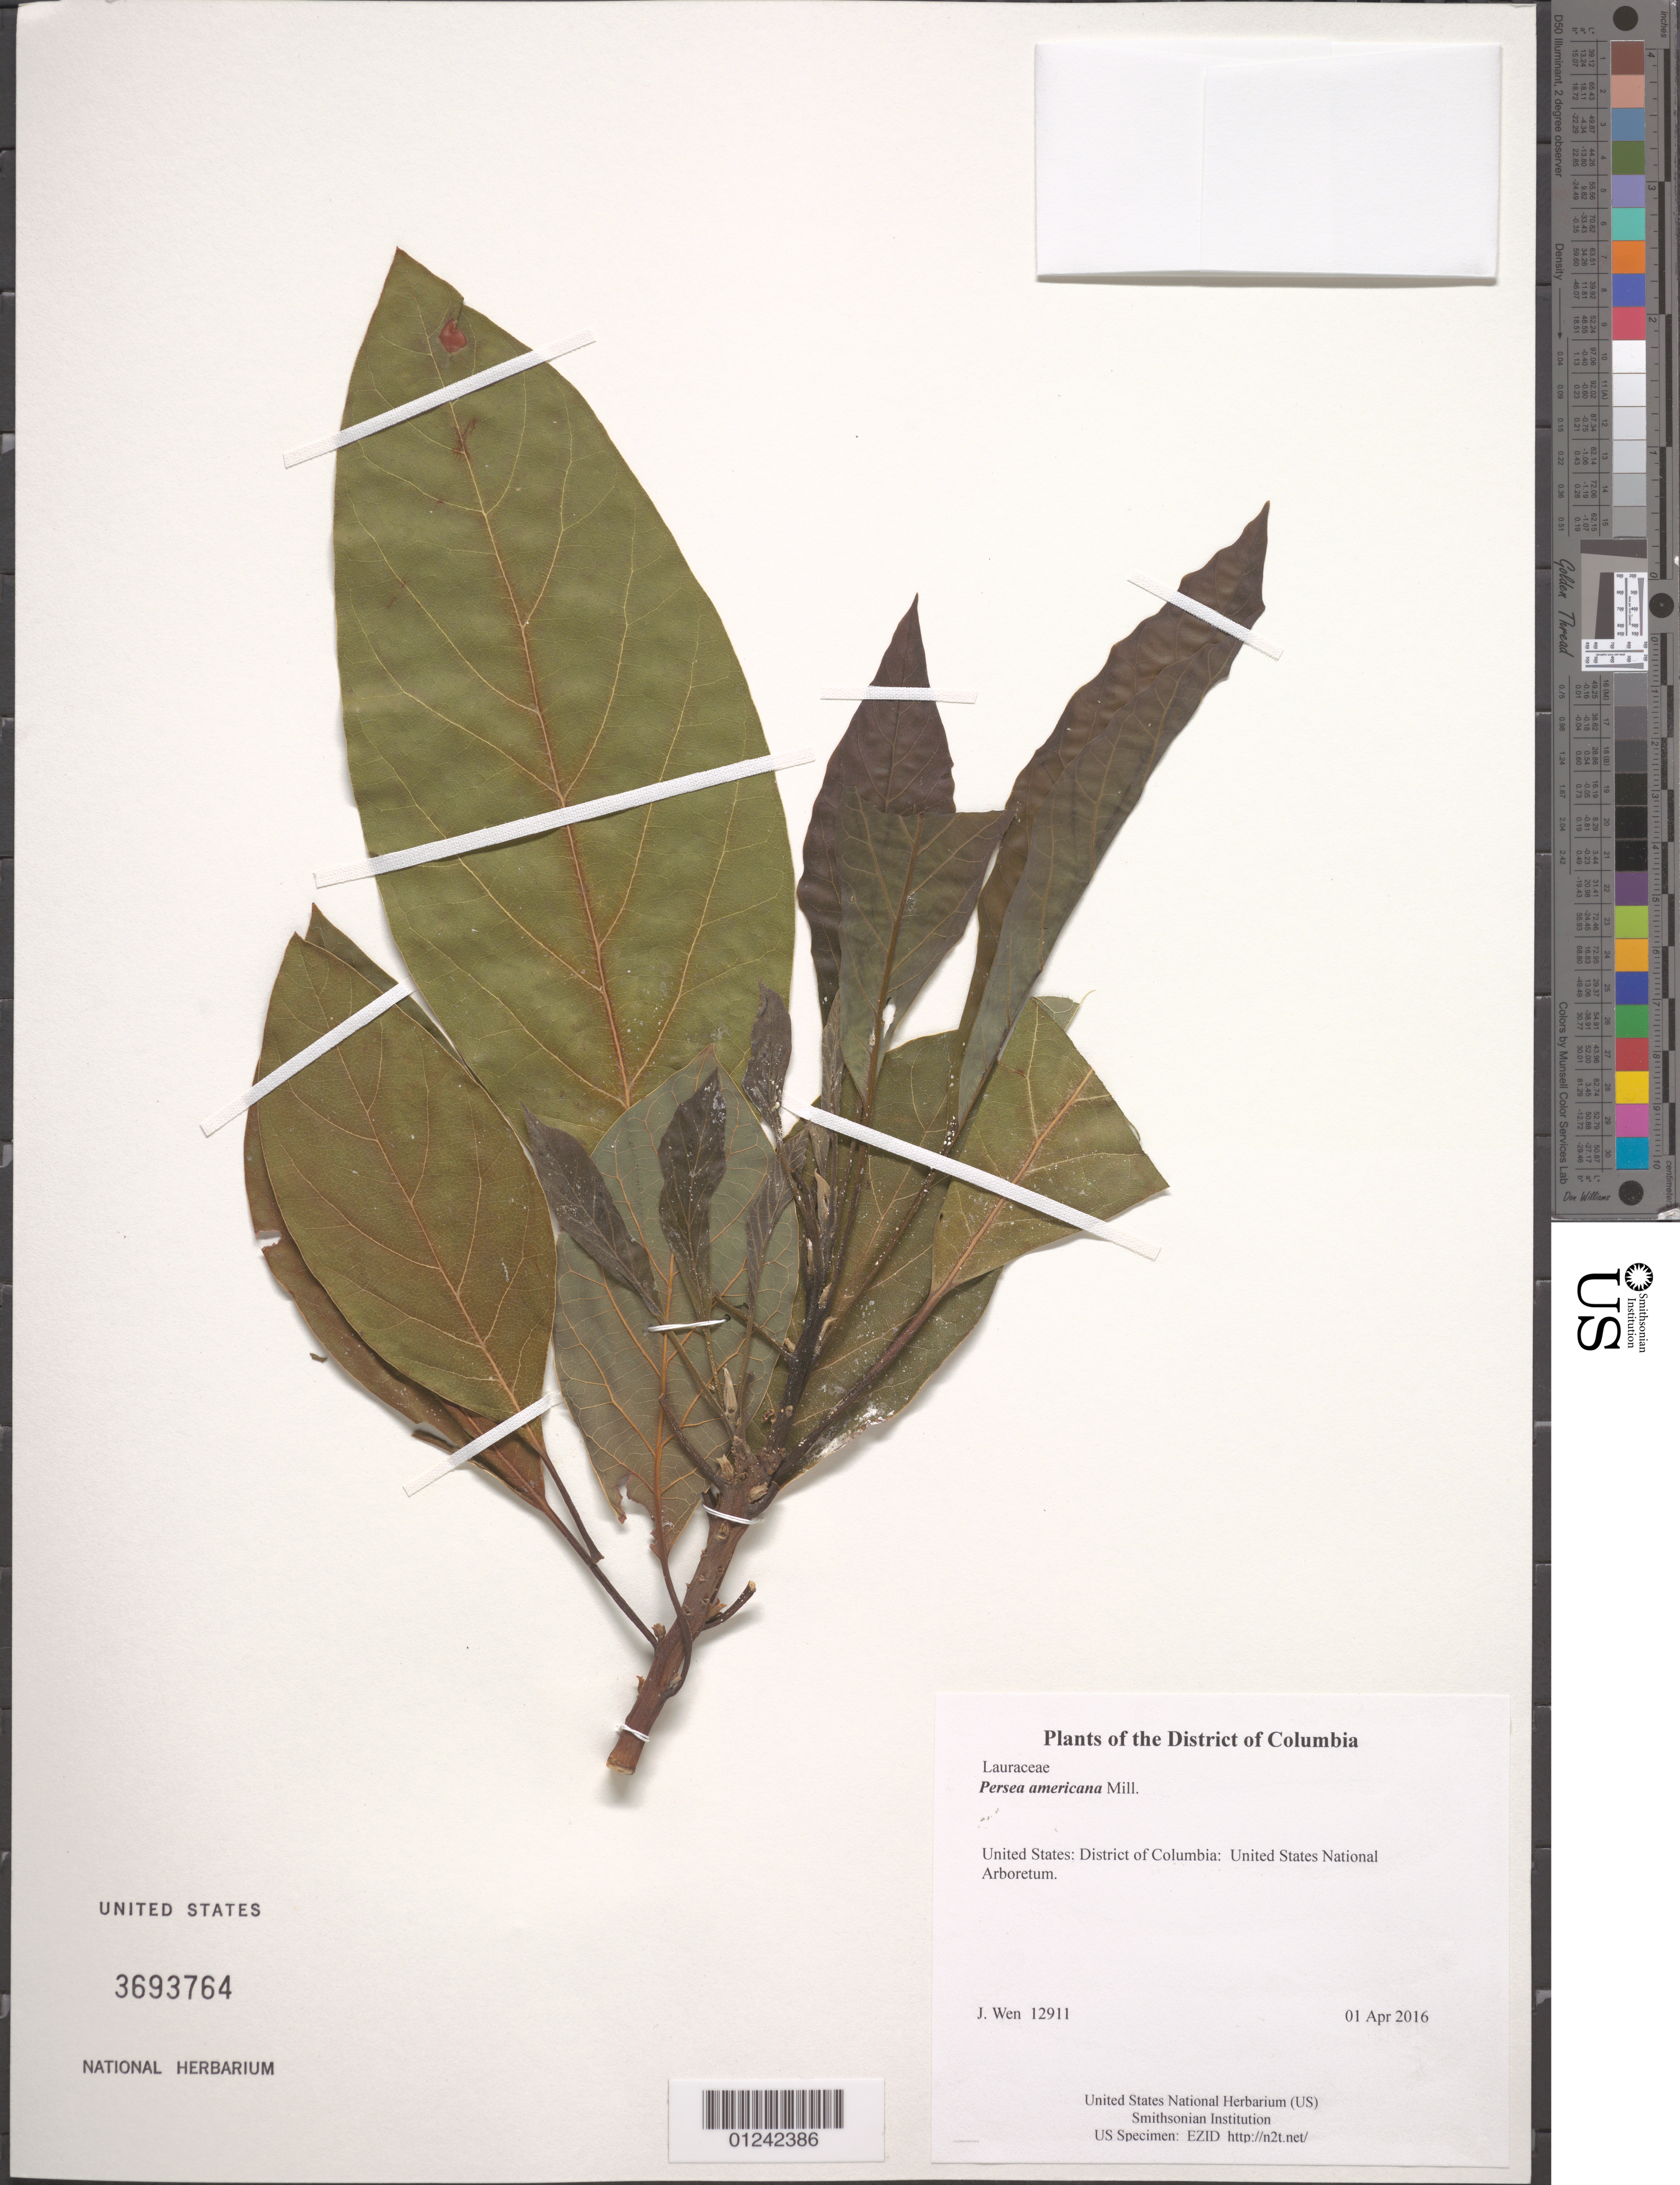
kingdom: Plantae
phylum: Tracheophyta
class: Magnoliopsida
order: Laurales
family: Lauraceae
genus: Persea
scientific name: Persea americana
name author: Mill.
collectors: J. Wen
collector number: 12911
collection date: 2016-04-01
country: United States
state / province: District of Columbia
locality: United States National Arboretum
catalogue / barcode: US 3693764